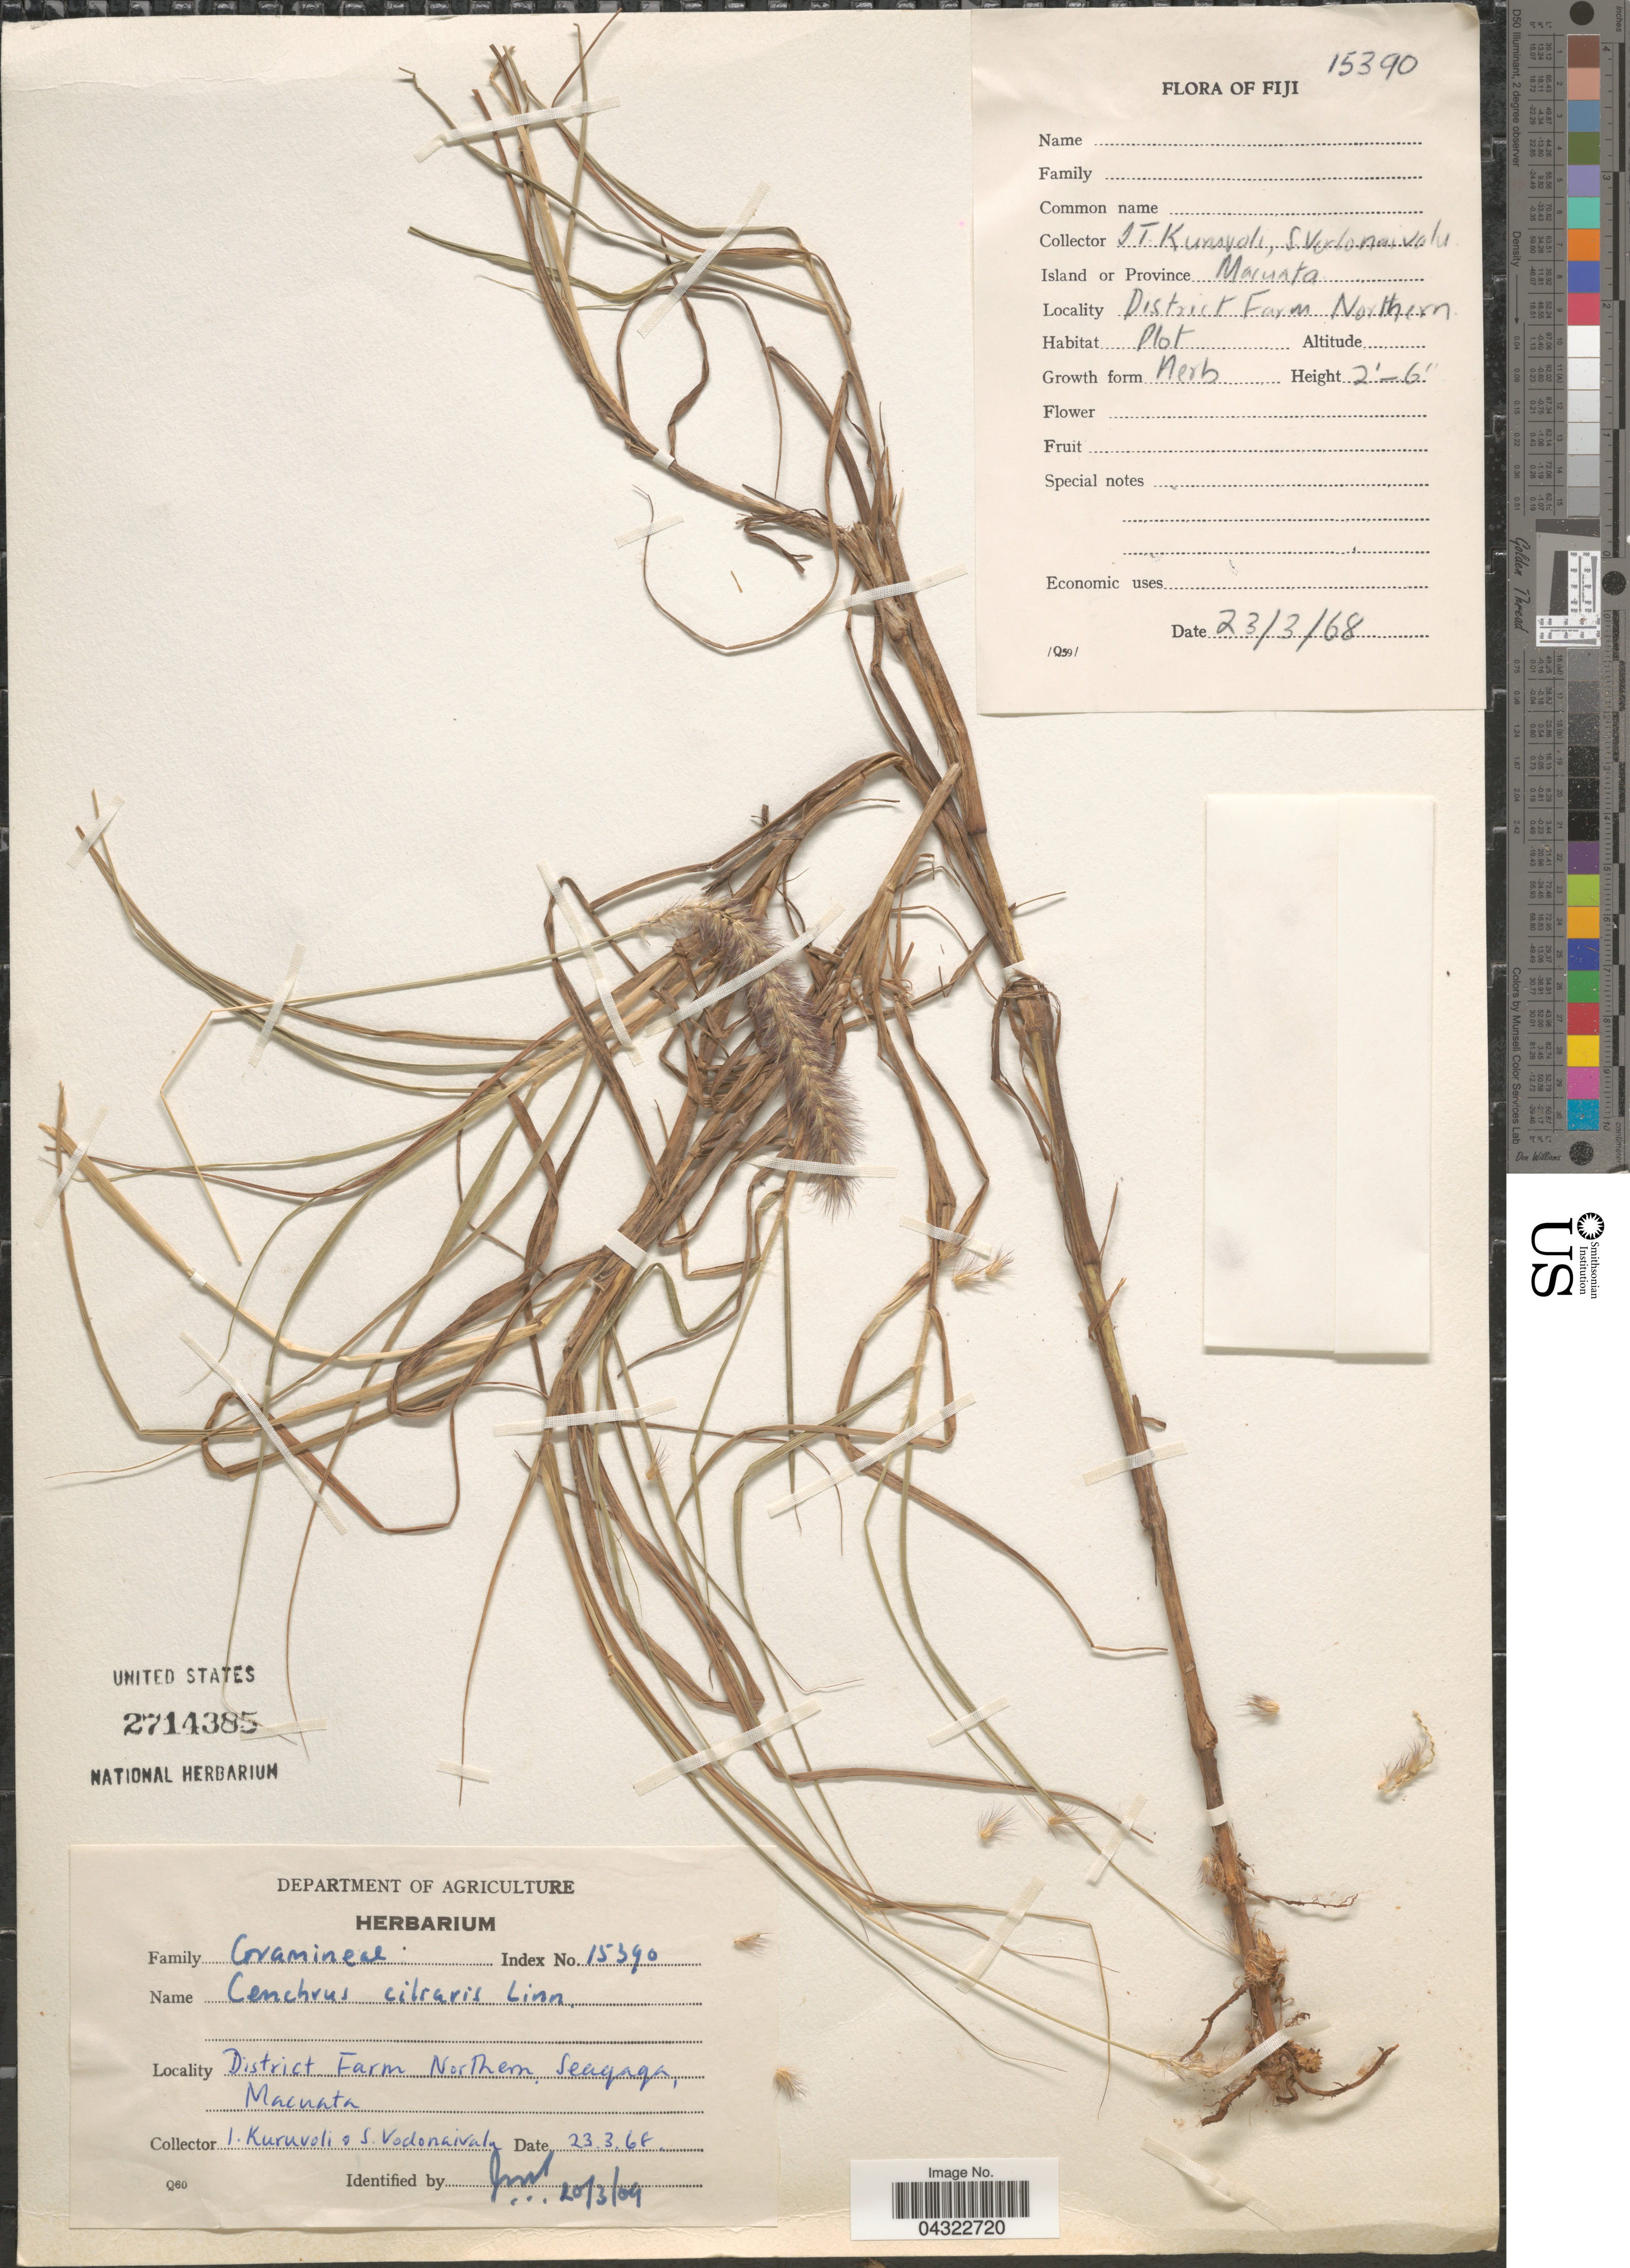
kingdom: Plantae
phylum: Tracheophyta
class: Liliopsida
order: Poales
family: Poaceae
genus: Cenchrus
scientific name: Cenchrus brownii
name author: Roem. & Schult.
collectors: I. Kuruvoli & S. Vodonaivalu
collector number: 15390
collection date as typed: Transcribed d/m/y: 23/3/68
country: Fiji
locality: District Farm Northern, Seaqaqa, Island or Province Macuata.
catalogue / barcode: US 2714385